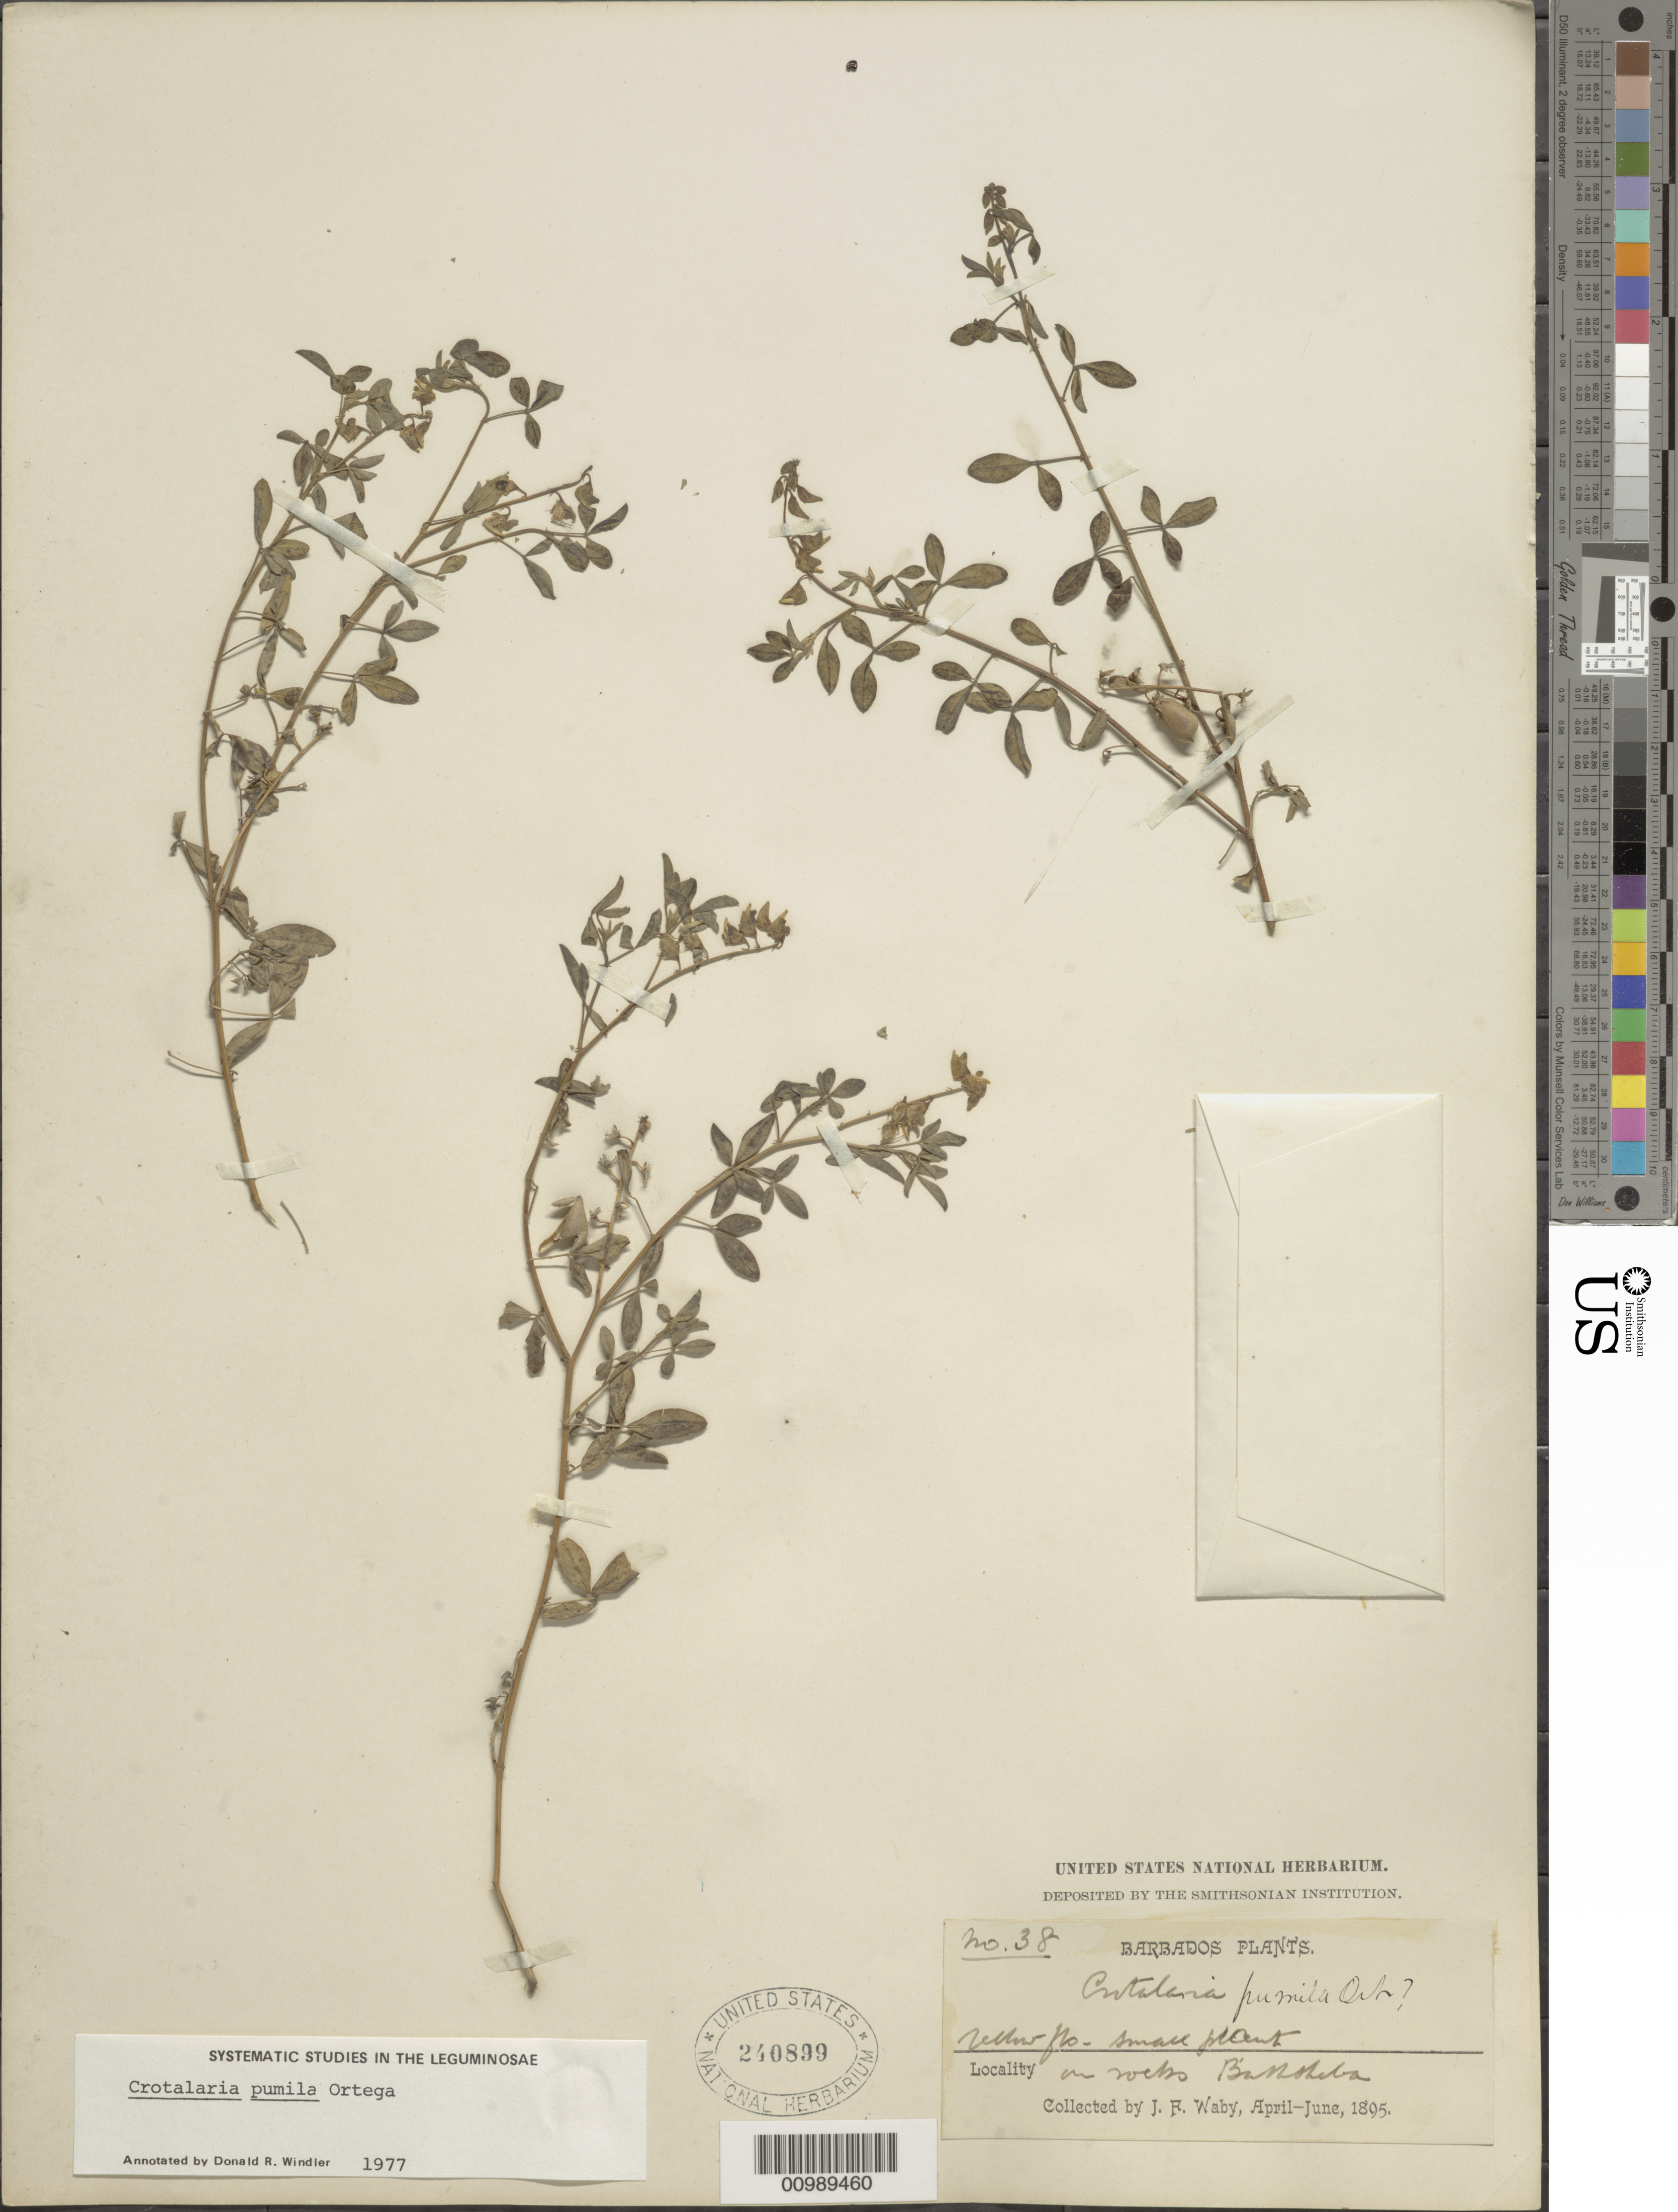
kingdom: Plantae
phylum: Tracheophyta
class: Magnoliopsida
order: Fabales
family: Fabaceae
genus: Crotalaria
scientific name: Crotalaria pumila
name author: Ortega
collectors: J. Waby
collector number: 38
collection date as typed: Apr 1895 to -- Jun 1895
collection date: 1895-04/1895-06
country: Barbados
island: Barbados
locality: At Rocho Barohebra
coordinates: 0 N, 0 E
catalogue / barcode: US 240899